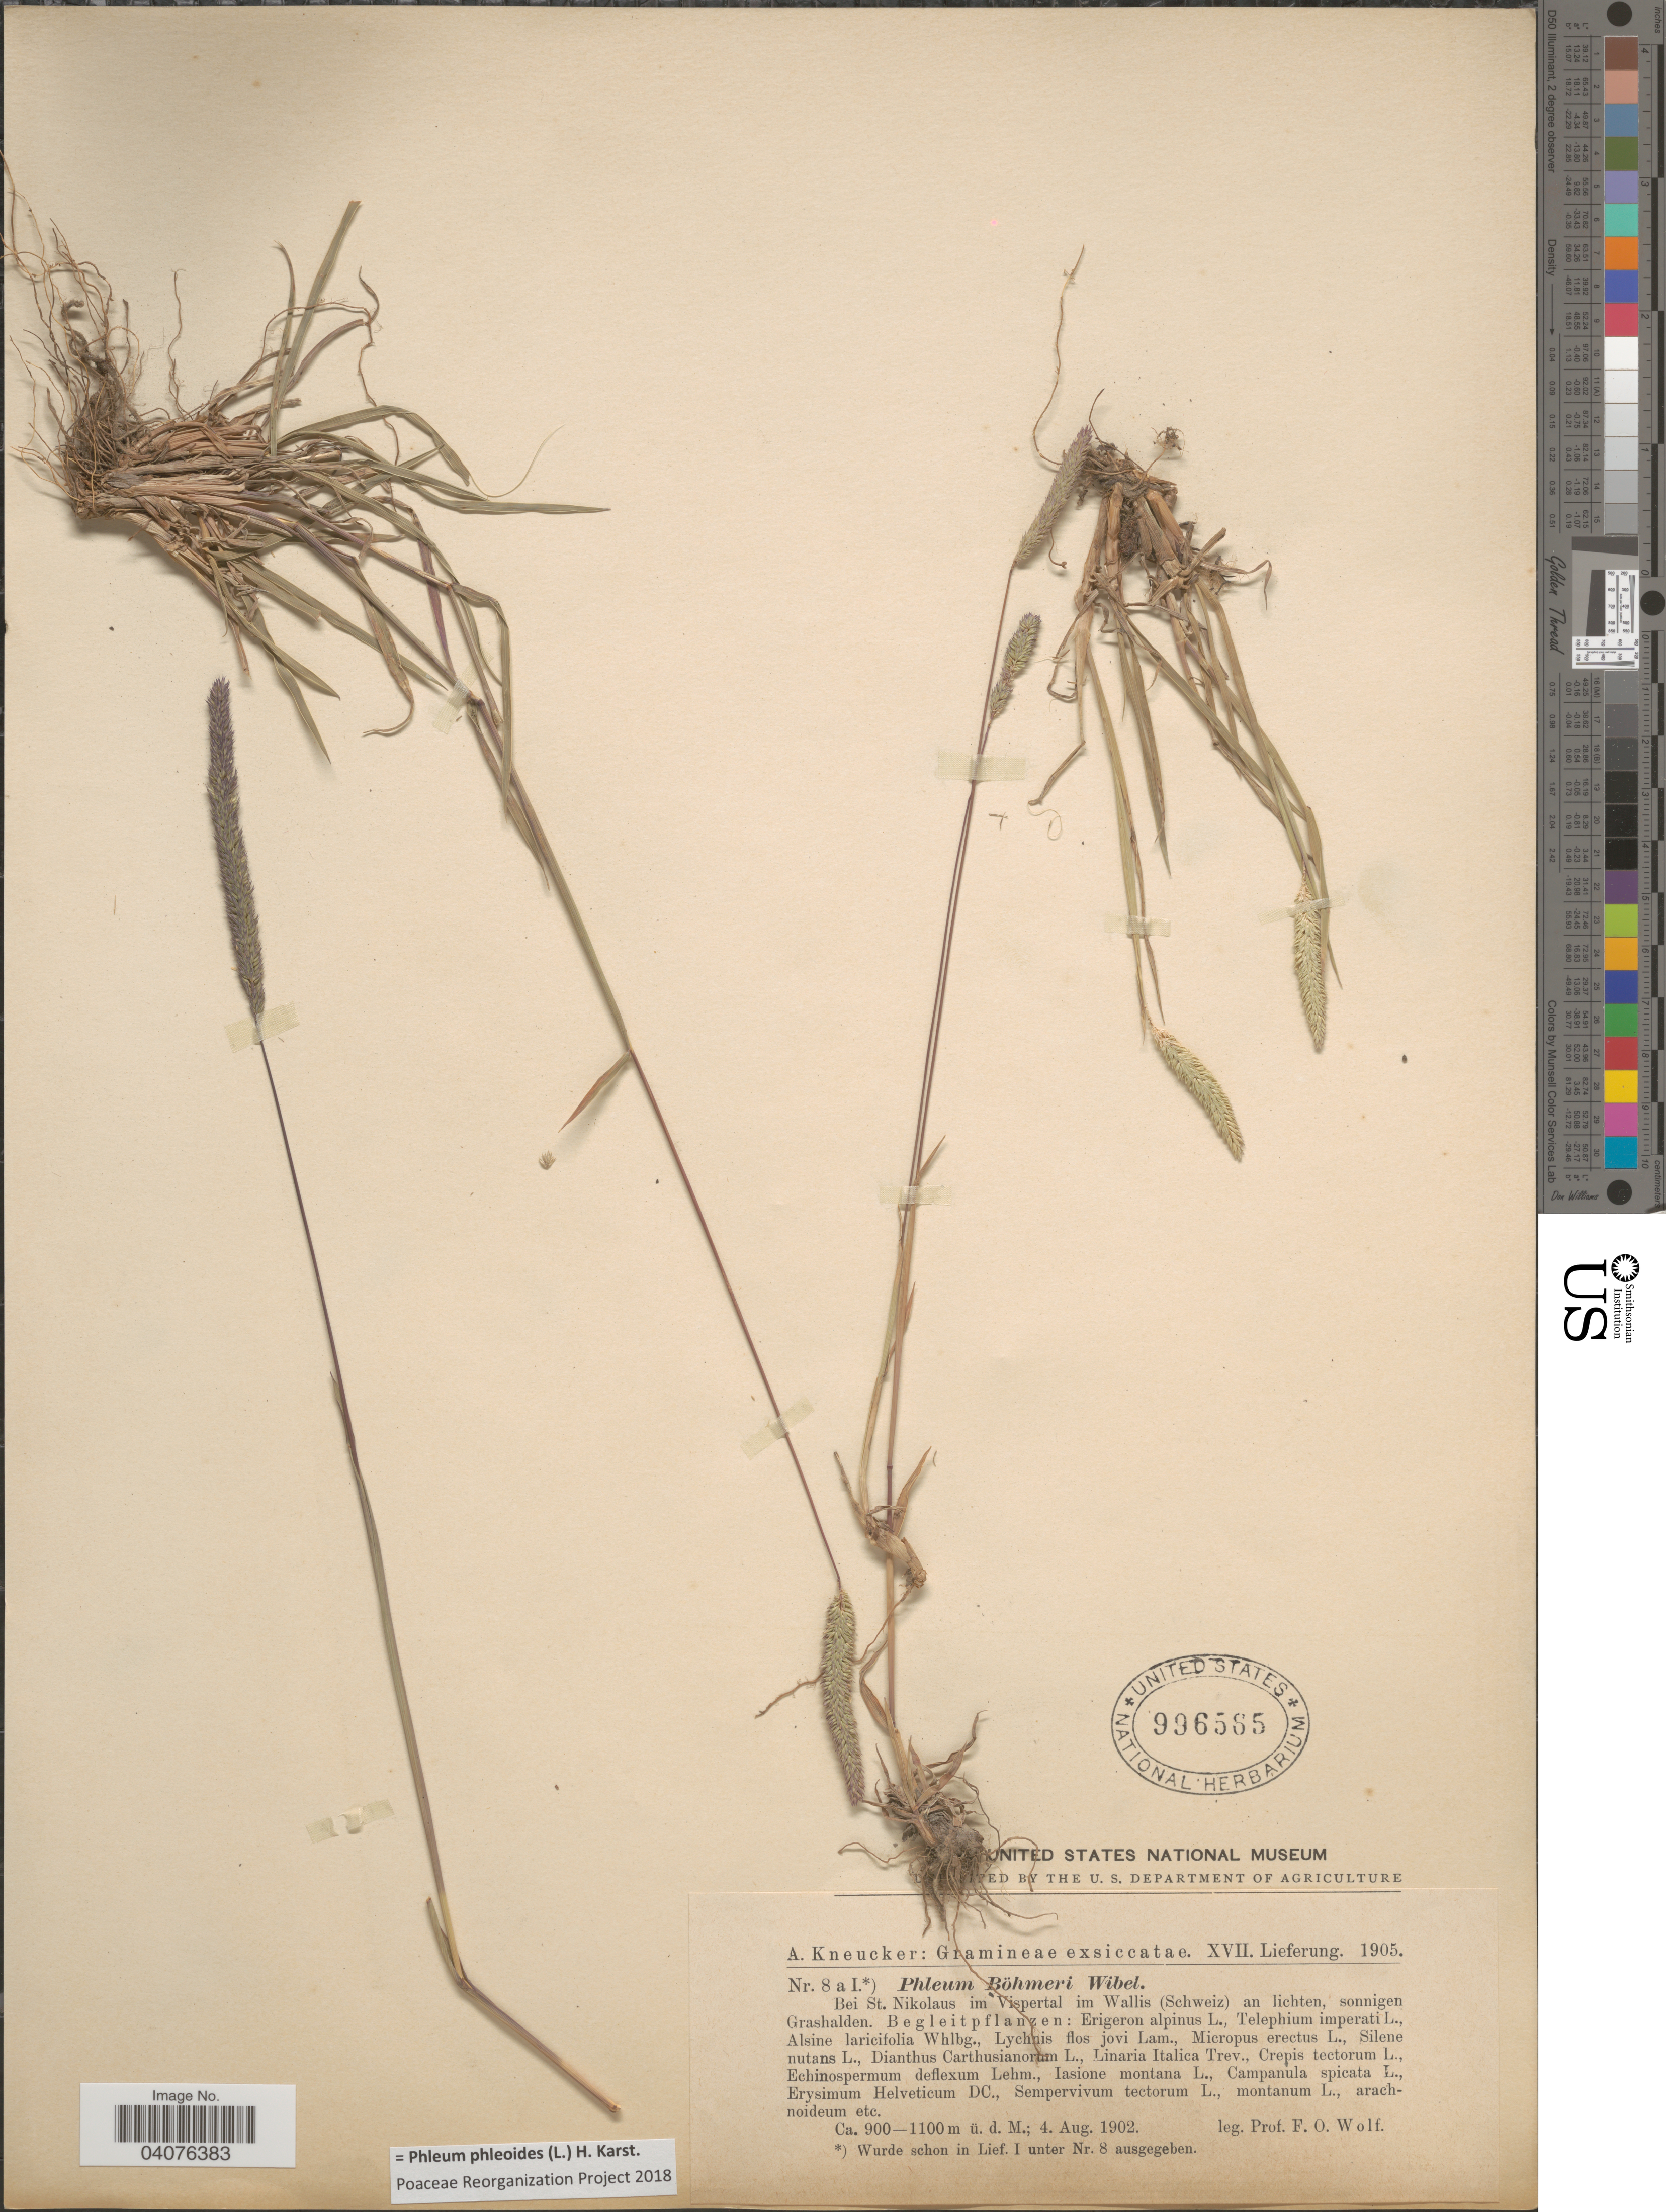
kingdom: Plantae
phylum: Tracheophyta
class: Liliopsida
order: Poales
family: Poaceae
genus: Phleum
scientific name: Phleum phleoides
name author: (L.) H. Karst.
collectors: F. Wolf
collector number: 8a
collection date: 1902-08-04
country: Switzerland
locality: Bei St. Nikolaus im Vispertal im Wallis (Schweiz) an lichten, sonnigen Grashalden.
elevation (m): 900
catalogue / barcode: US 996565